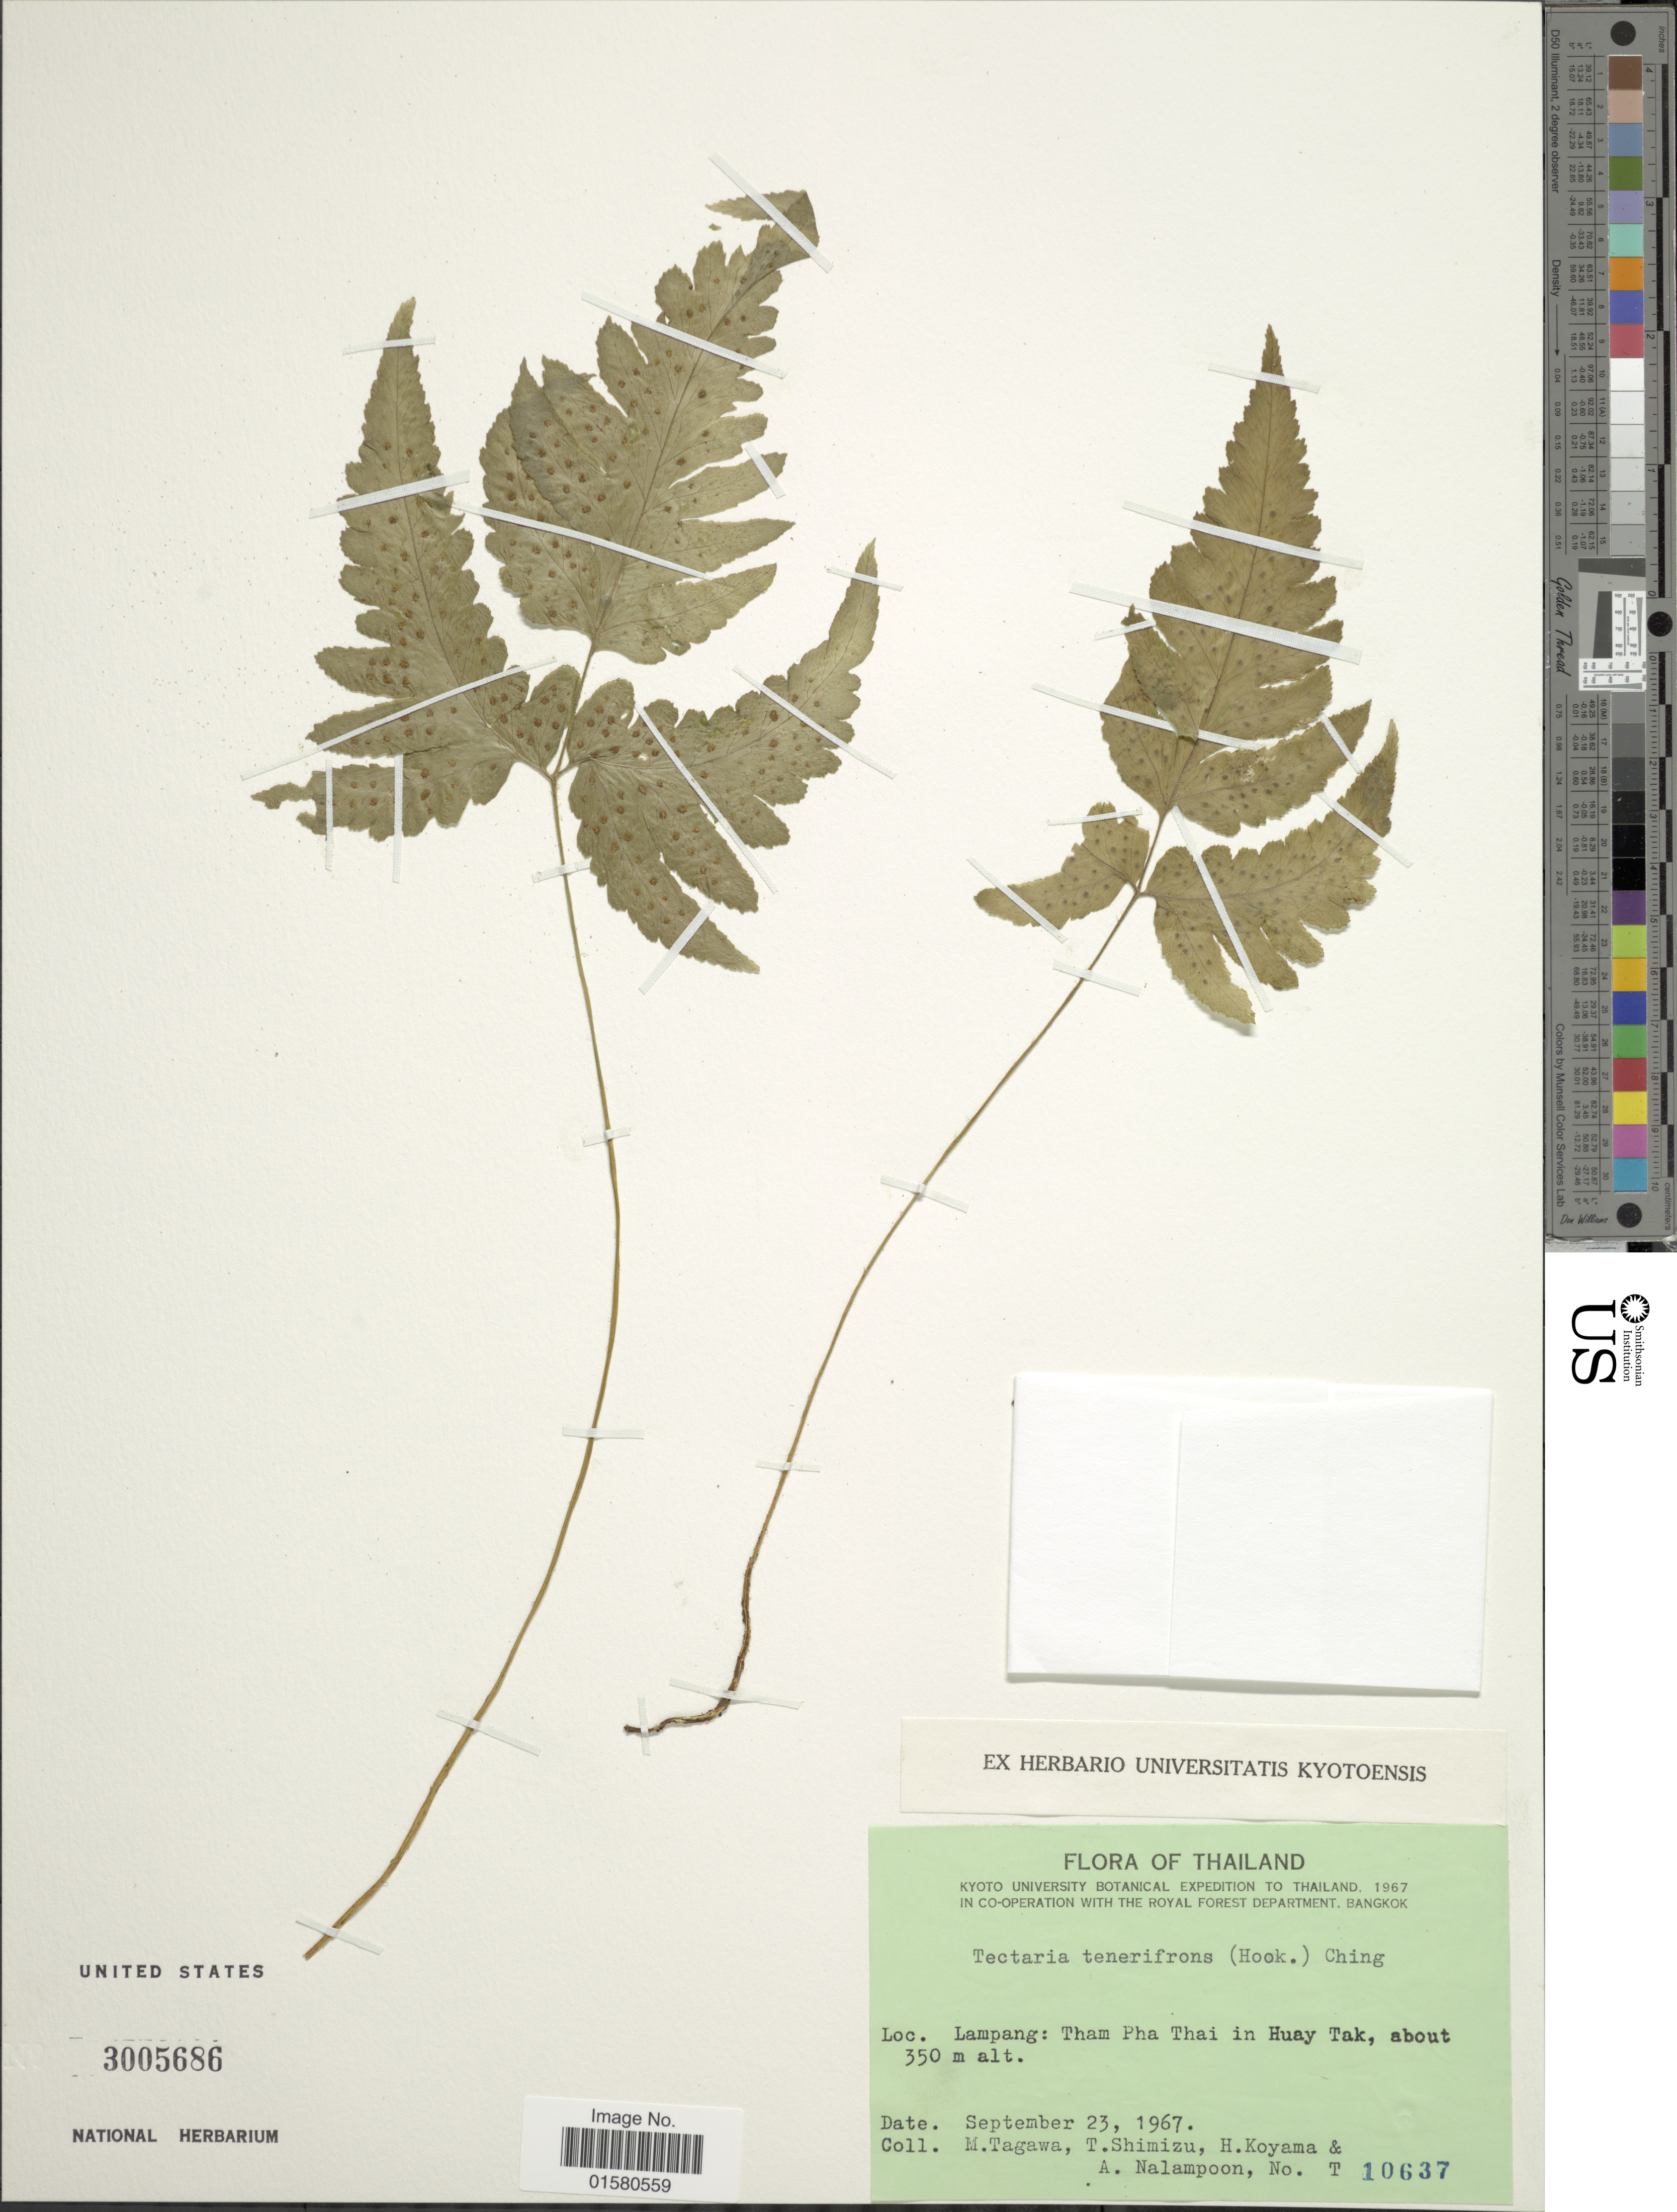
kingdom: Plantae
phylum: Tracheophyta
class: Polypodiopsida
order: Polypodiales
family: Tectariaceae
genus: Tectaria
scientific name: Tectaria tenerifrons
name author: (Hook.) Ching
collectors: M. Tagawa, T. Shimizu, H. Koyama & A. Nalampoon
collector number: T 10637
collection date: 1967-09-23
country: Thailand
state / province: Lampang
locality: Lampang, Tham Pha Thai in Huay Tak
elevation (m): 350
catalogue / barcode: US 3005686